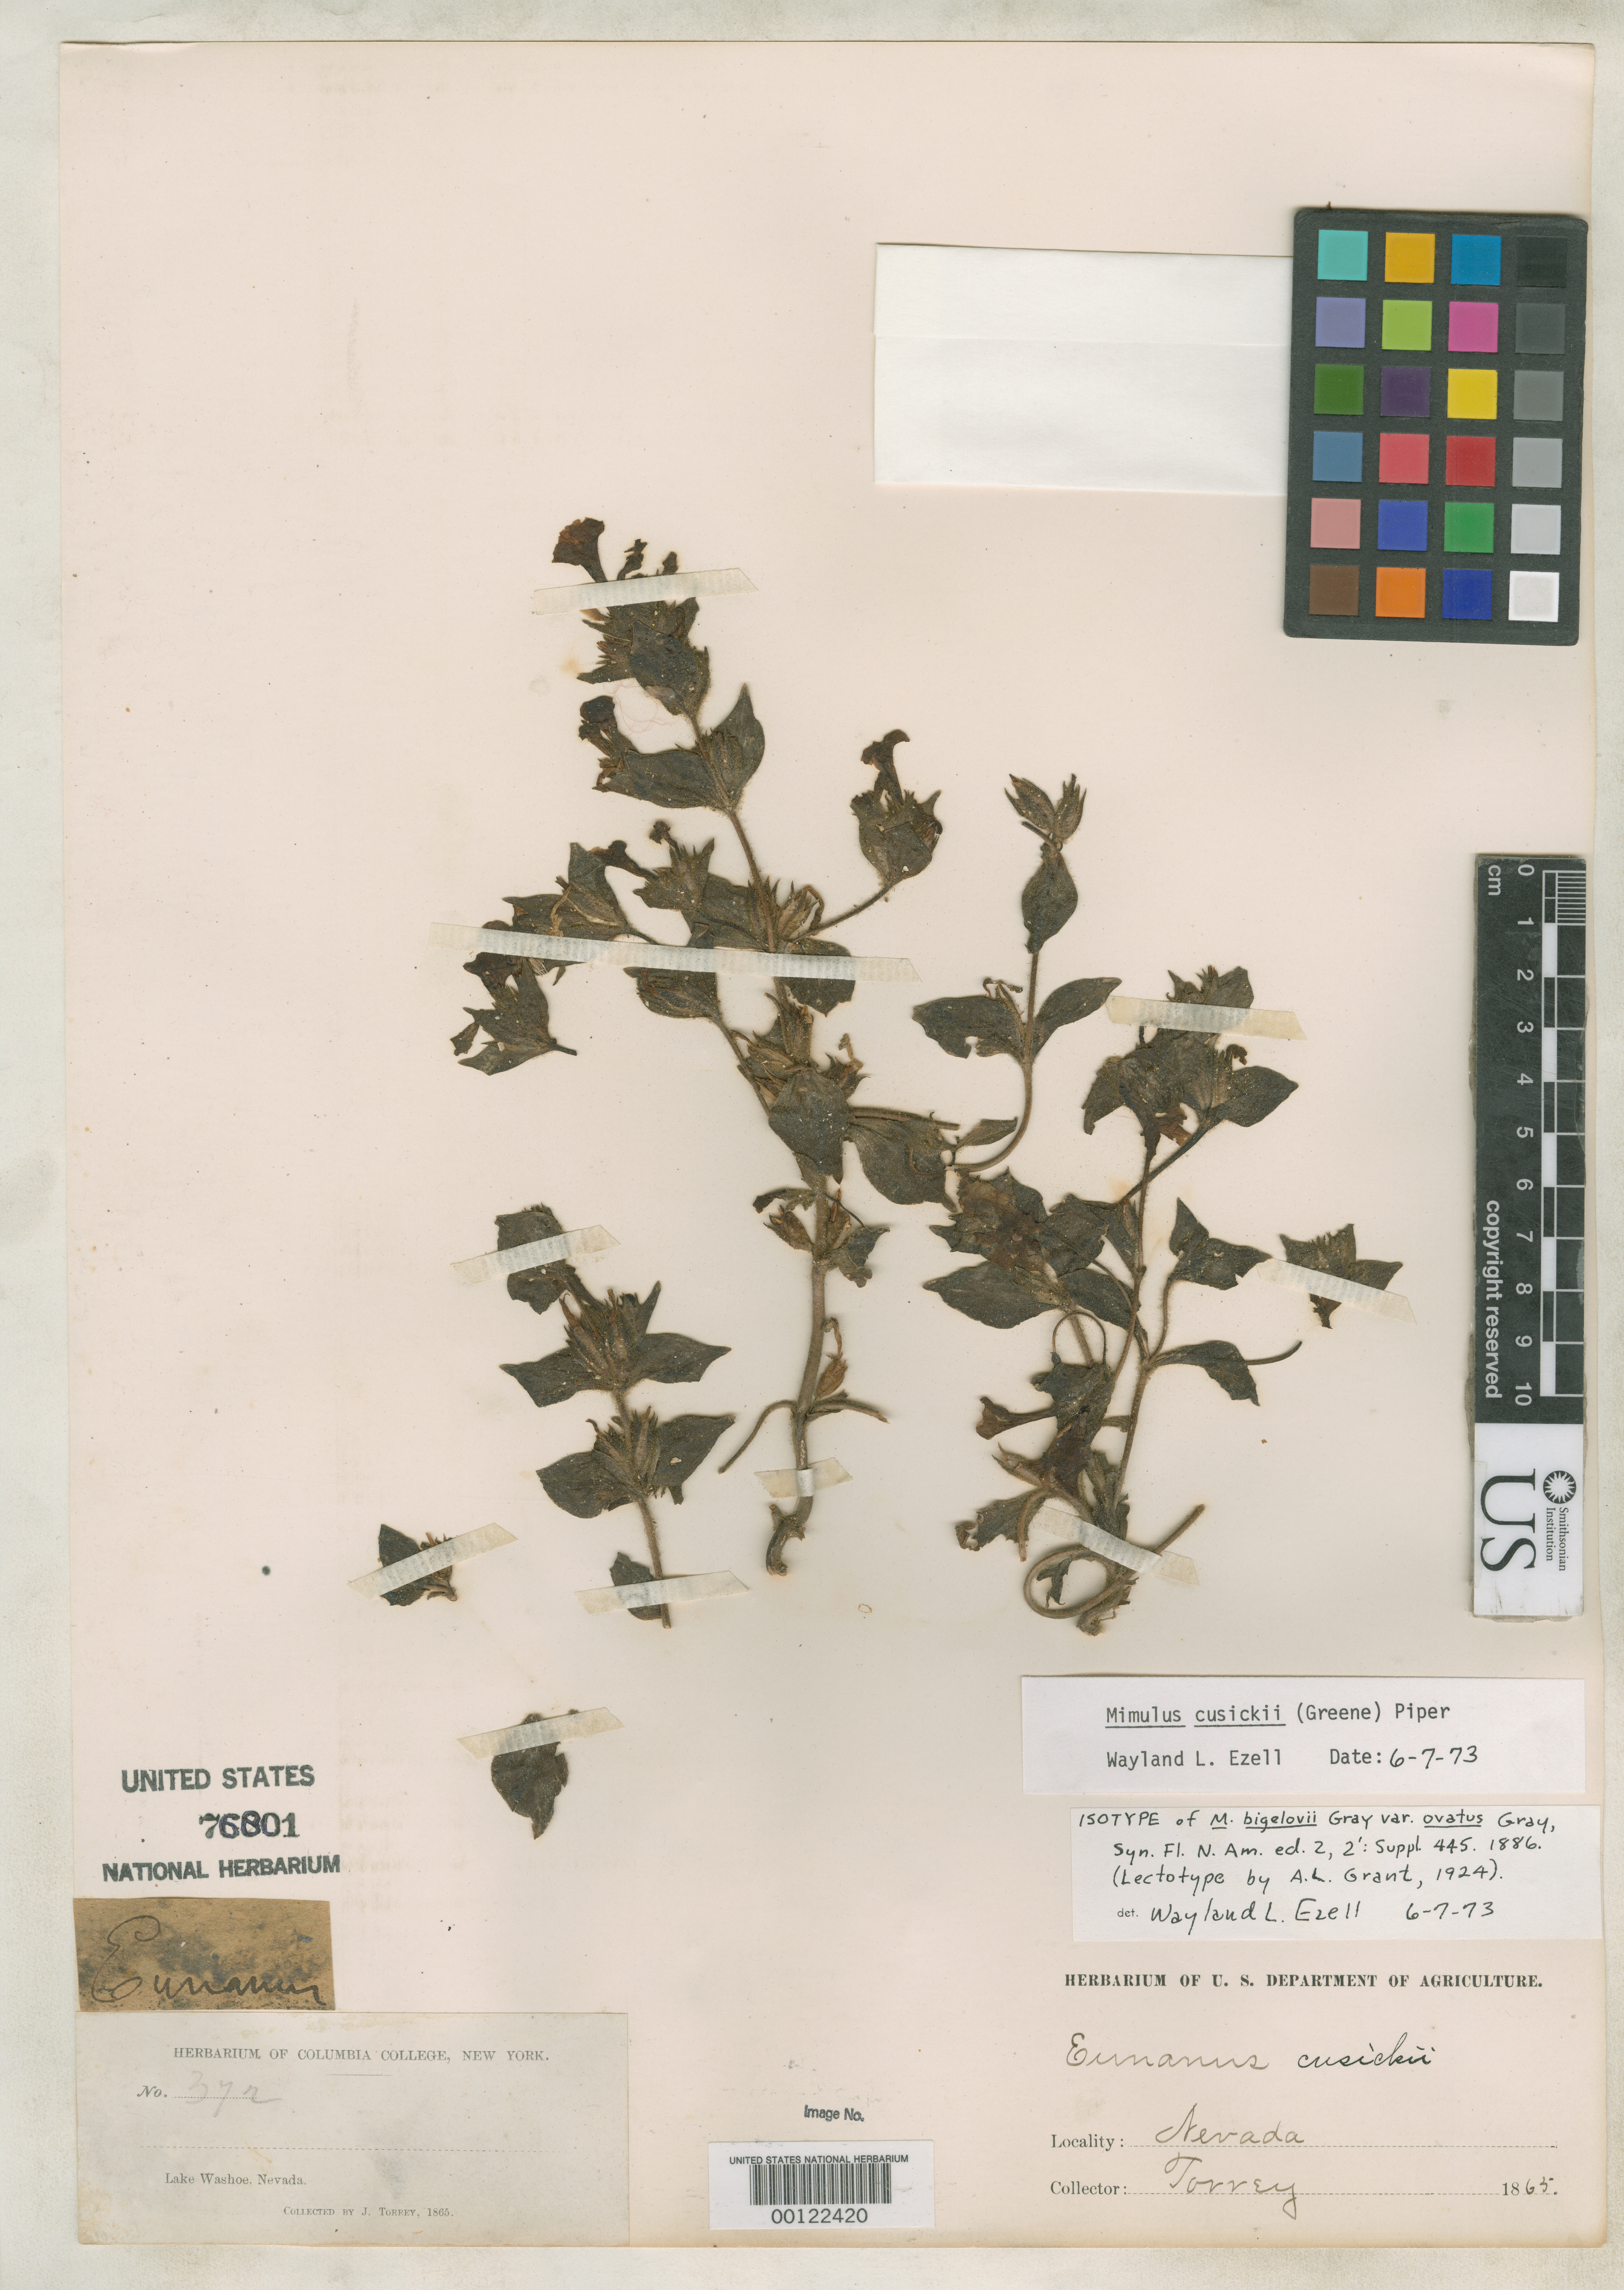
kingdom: Plantae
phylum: Tracheophyta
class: Magnoliopsida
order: Lamiales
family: Phrymaceae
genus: Mimulus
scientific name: Mimulus bigelovii var. ovatus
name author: A. Gray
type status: Isotype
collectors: J. Torrey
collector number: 372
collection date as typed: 1865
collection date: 1865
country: United States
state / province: Nevada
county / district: Washoe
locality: Lake Washoe.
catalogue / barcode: US 76801